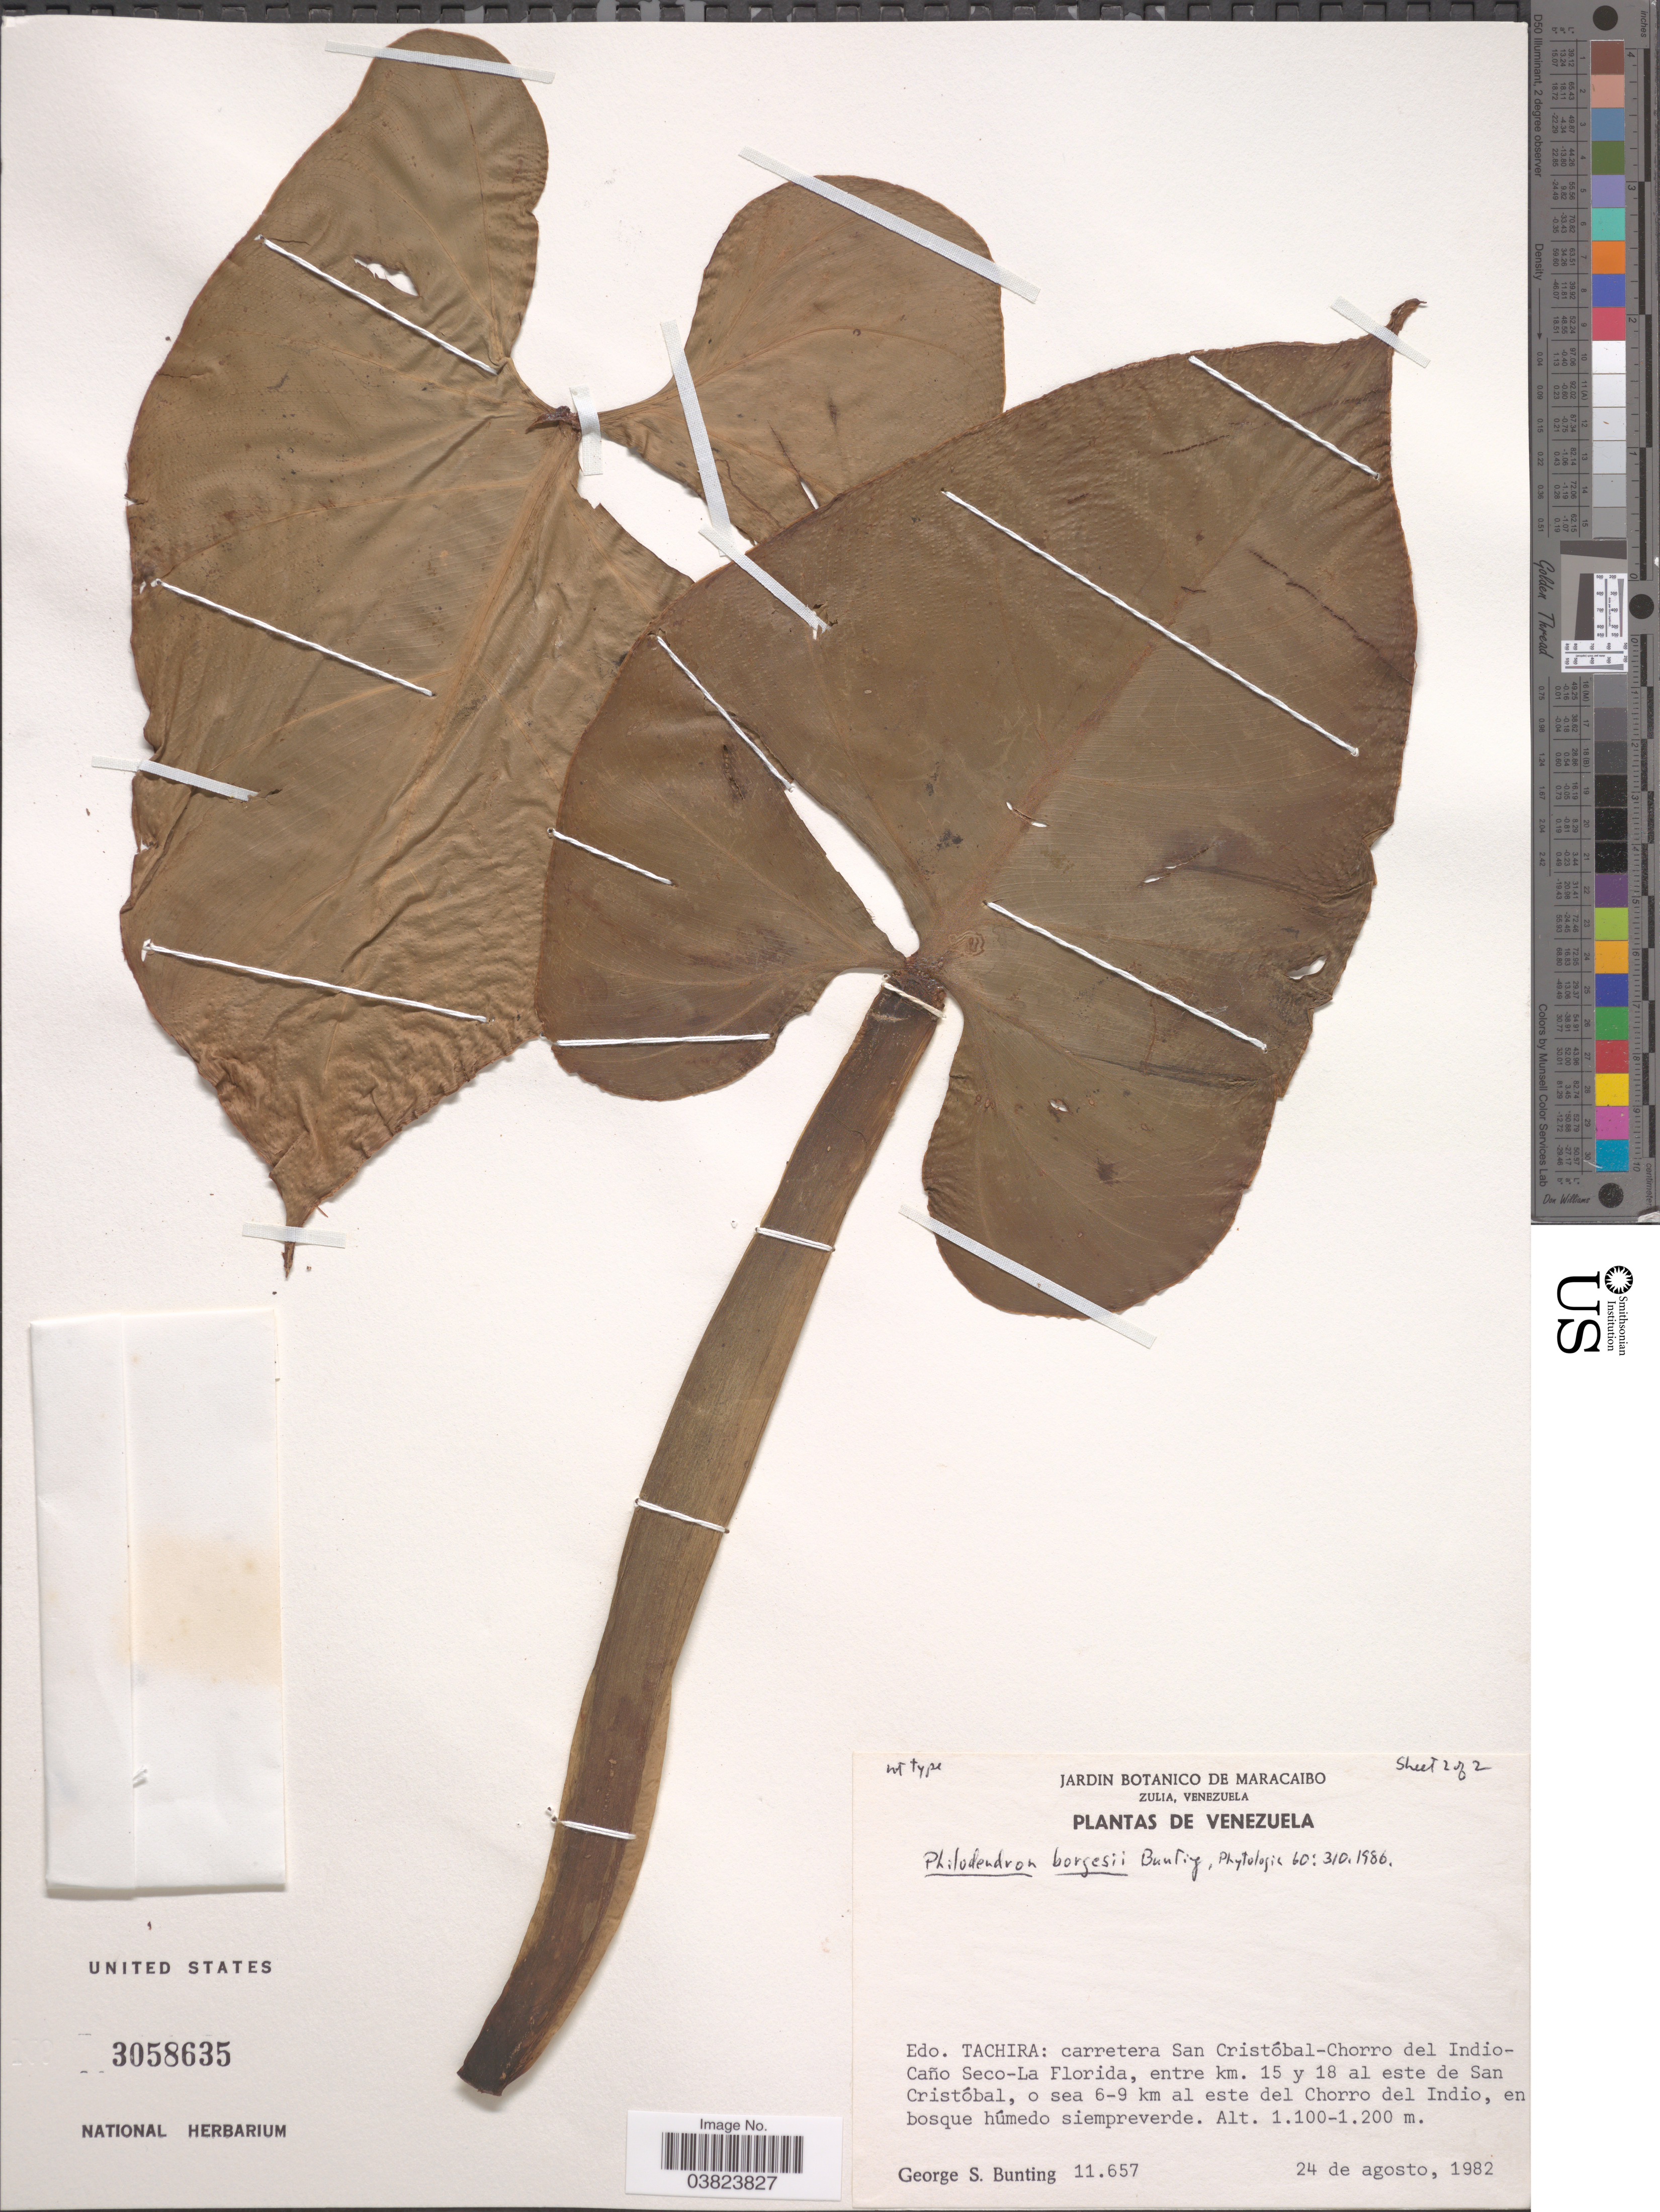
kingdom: Plantae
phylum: Tracheophyta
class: Liliopsida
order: Alismatales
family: Araceae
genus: Philodendron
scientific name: Philodendron borgesii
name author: G.S. Bunting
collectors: G. S. Bunting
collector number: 11657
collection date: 1982-08-24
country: Venezuela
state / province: Tachira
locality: Edo. Tachira: carretera San Cristóbal-Chorro del Indio-Caño Seco-La Florida, entre km. 15 y 18 al este de San Cristóbal, o sea 6-9 km al este del Chorro del Indio, en bosque húmedo siempreverde.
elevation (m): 1100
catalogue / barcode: US 3058635